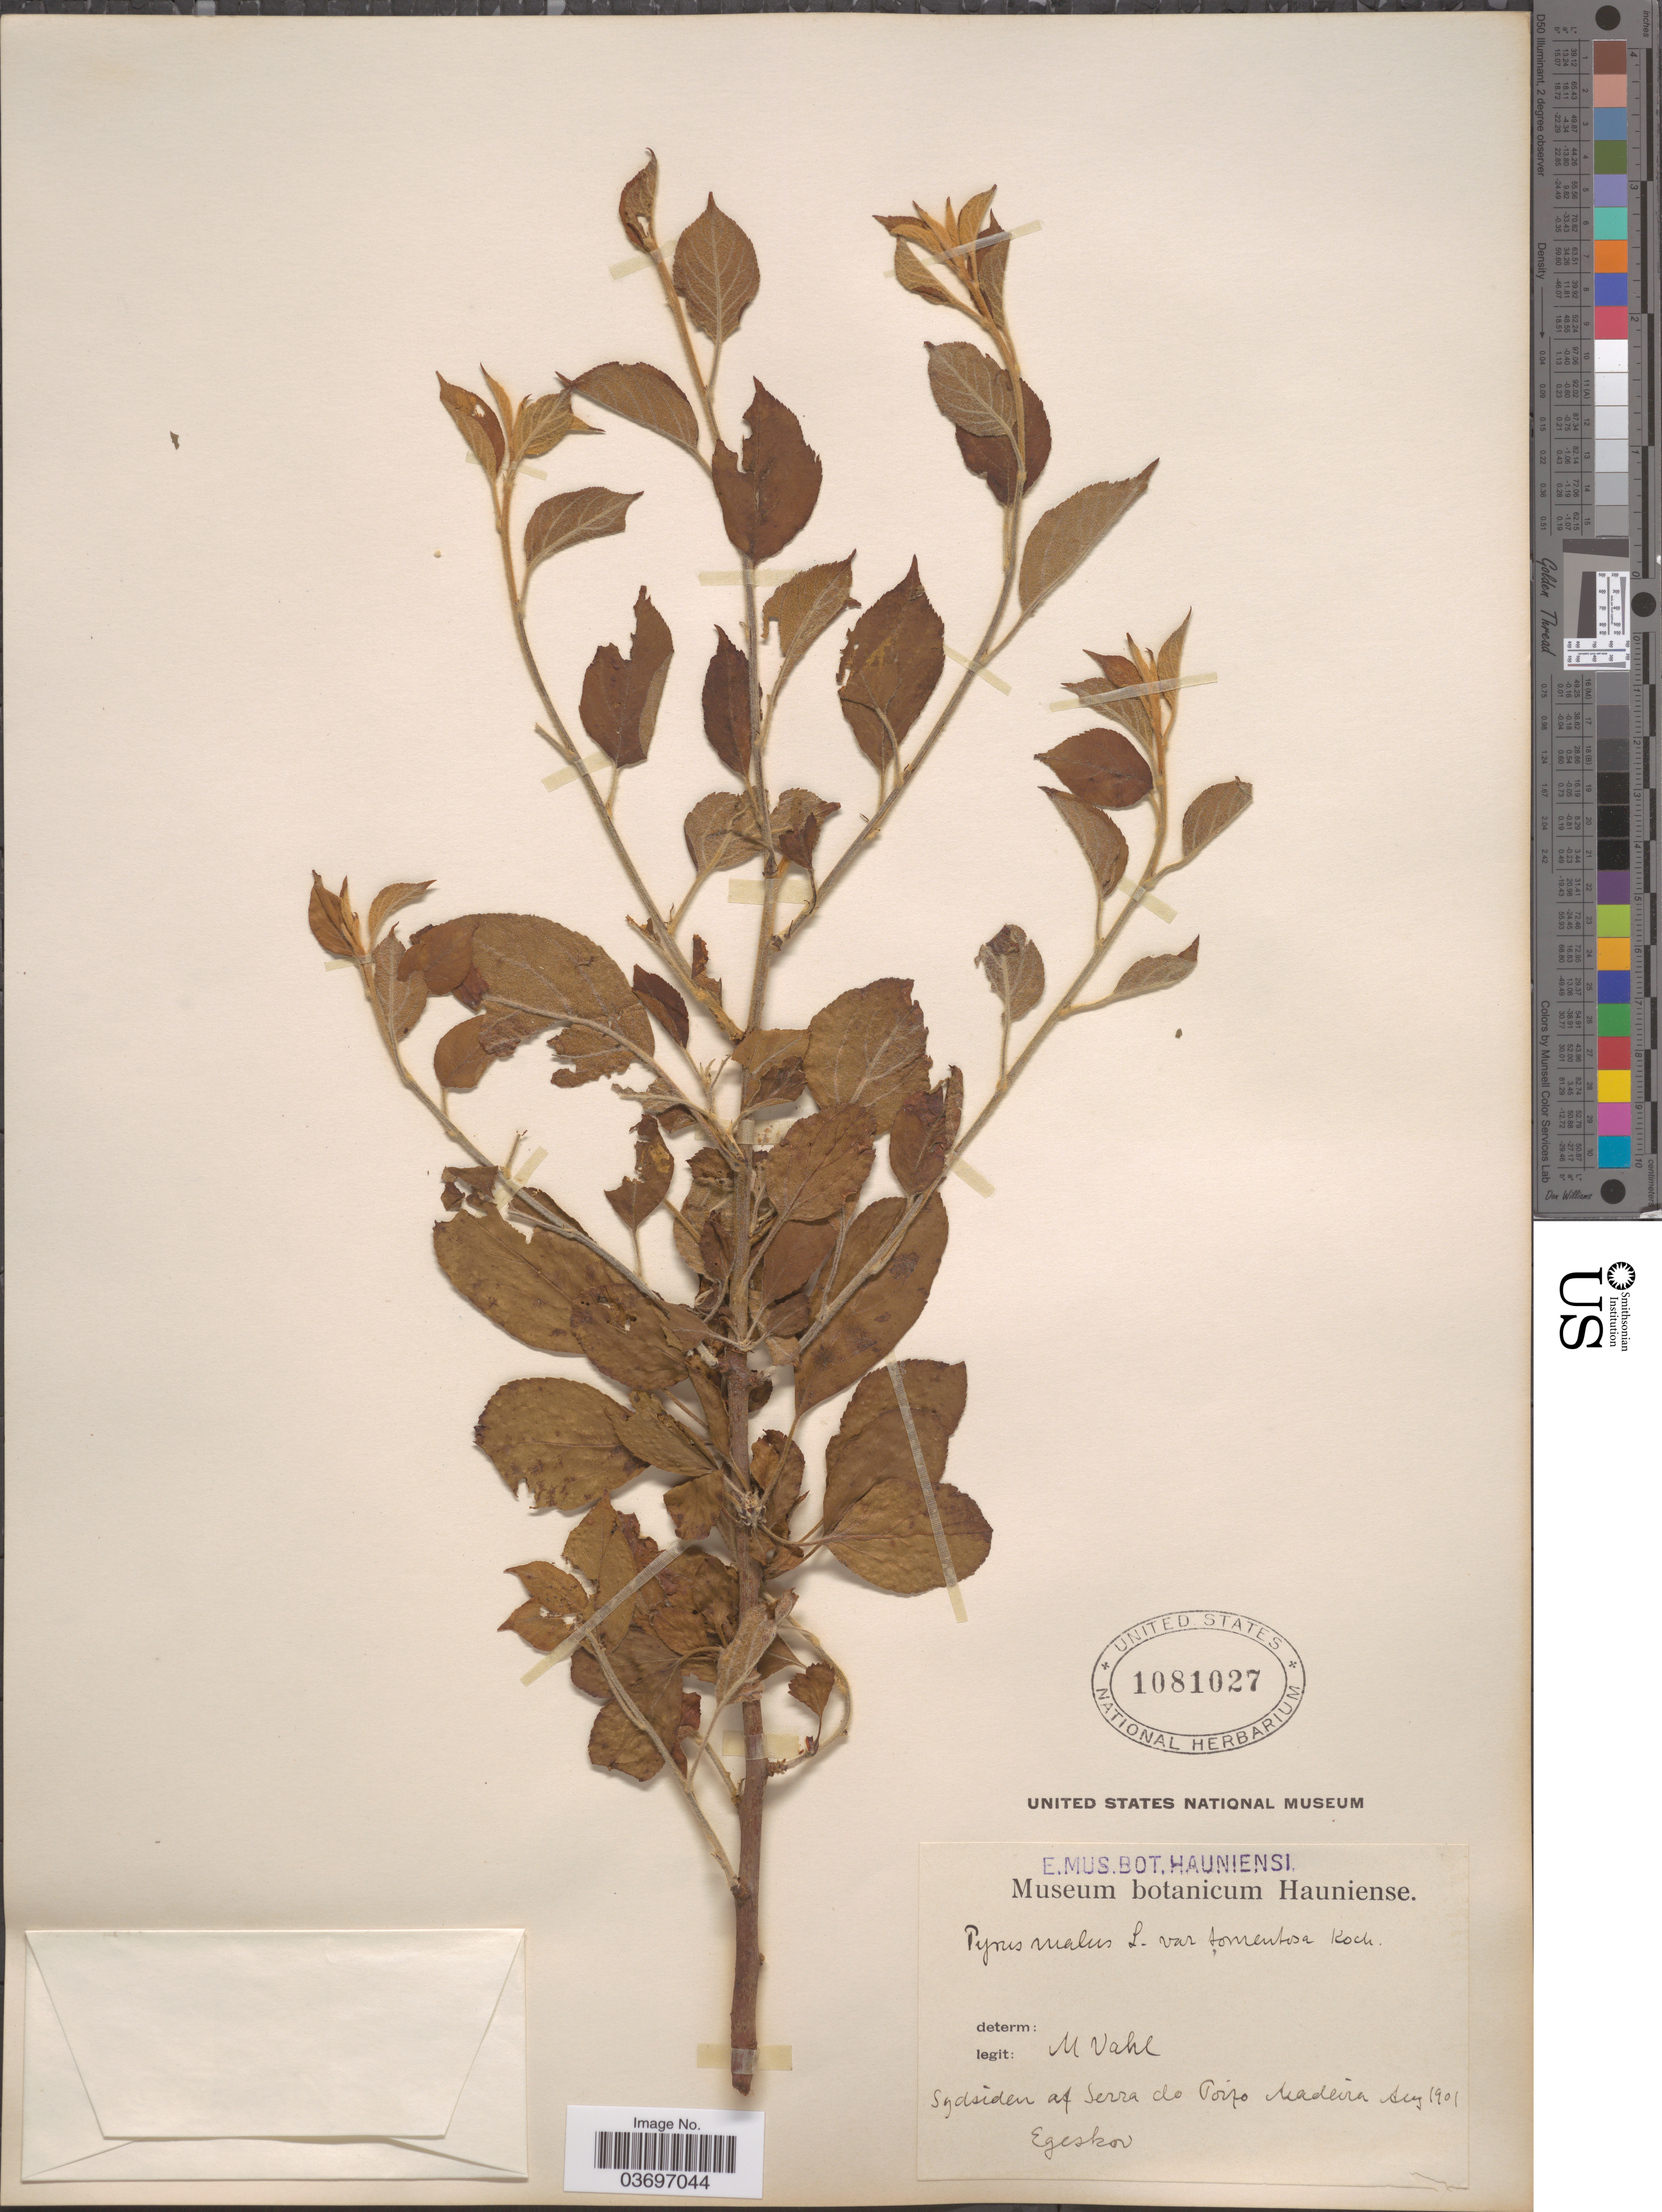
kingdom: Plantae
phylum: Tracheophyta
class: Magnoliopsida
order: Rosales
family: Rosaceae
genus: Malus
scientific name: Malus pumila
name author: Mill.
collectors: M. Vahl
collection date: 1901-08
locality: Sydsiden at Serra do Porto Madeira. Egeskov.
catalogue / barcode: US 1081027